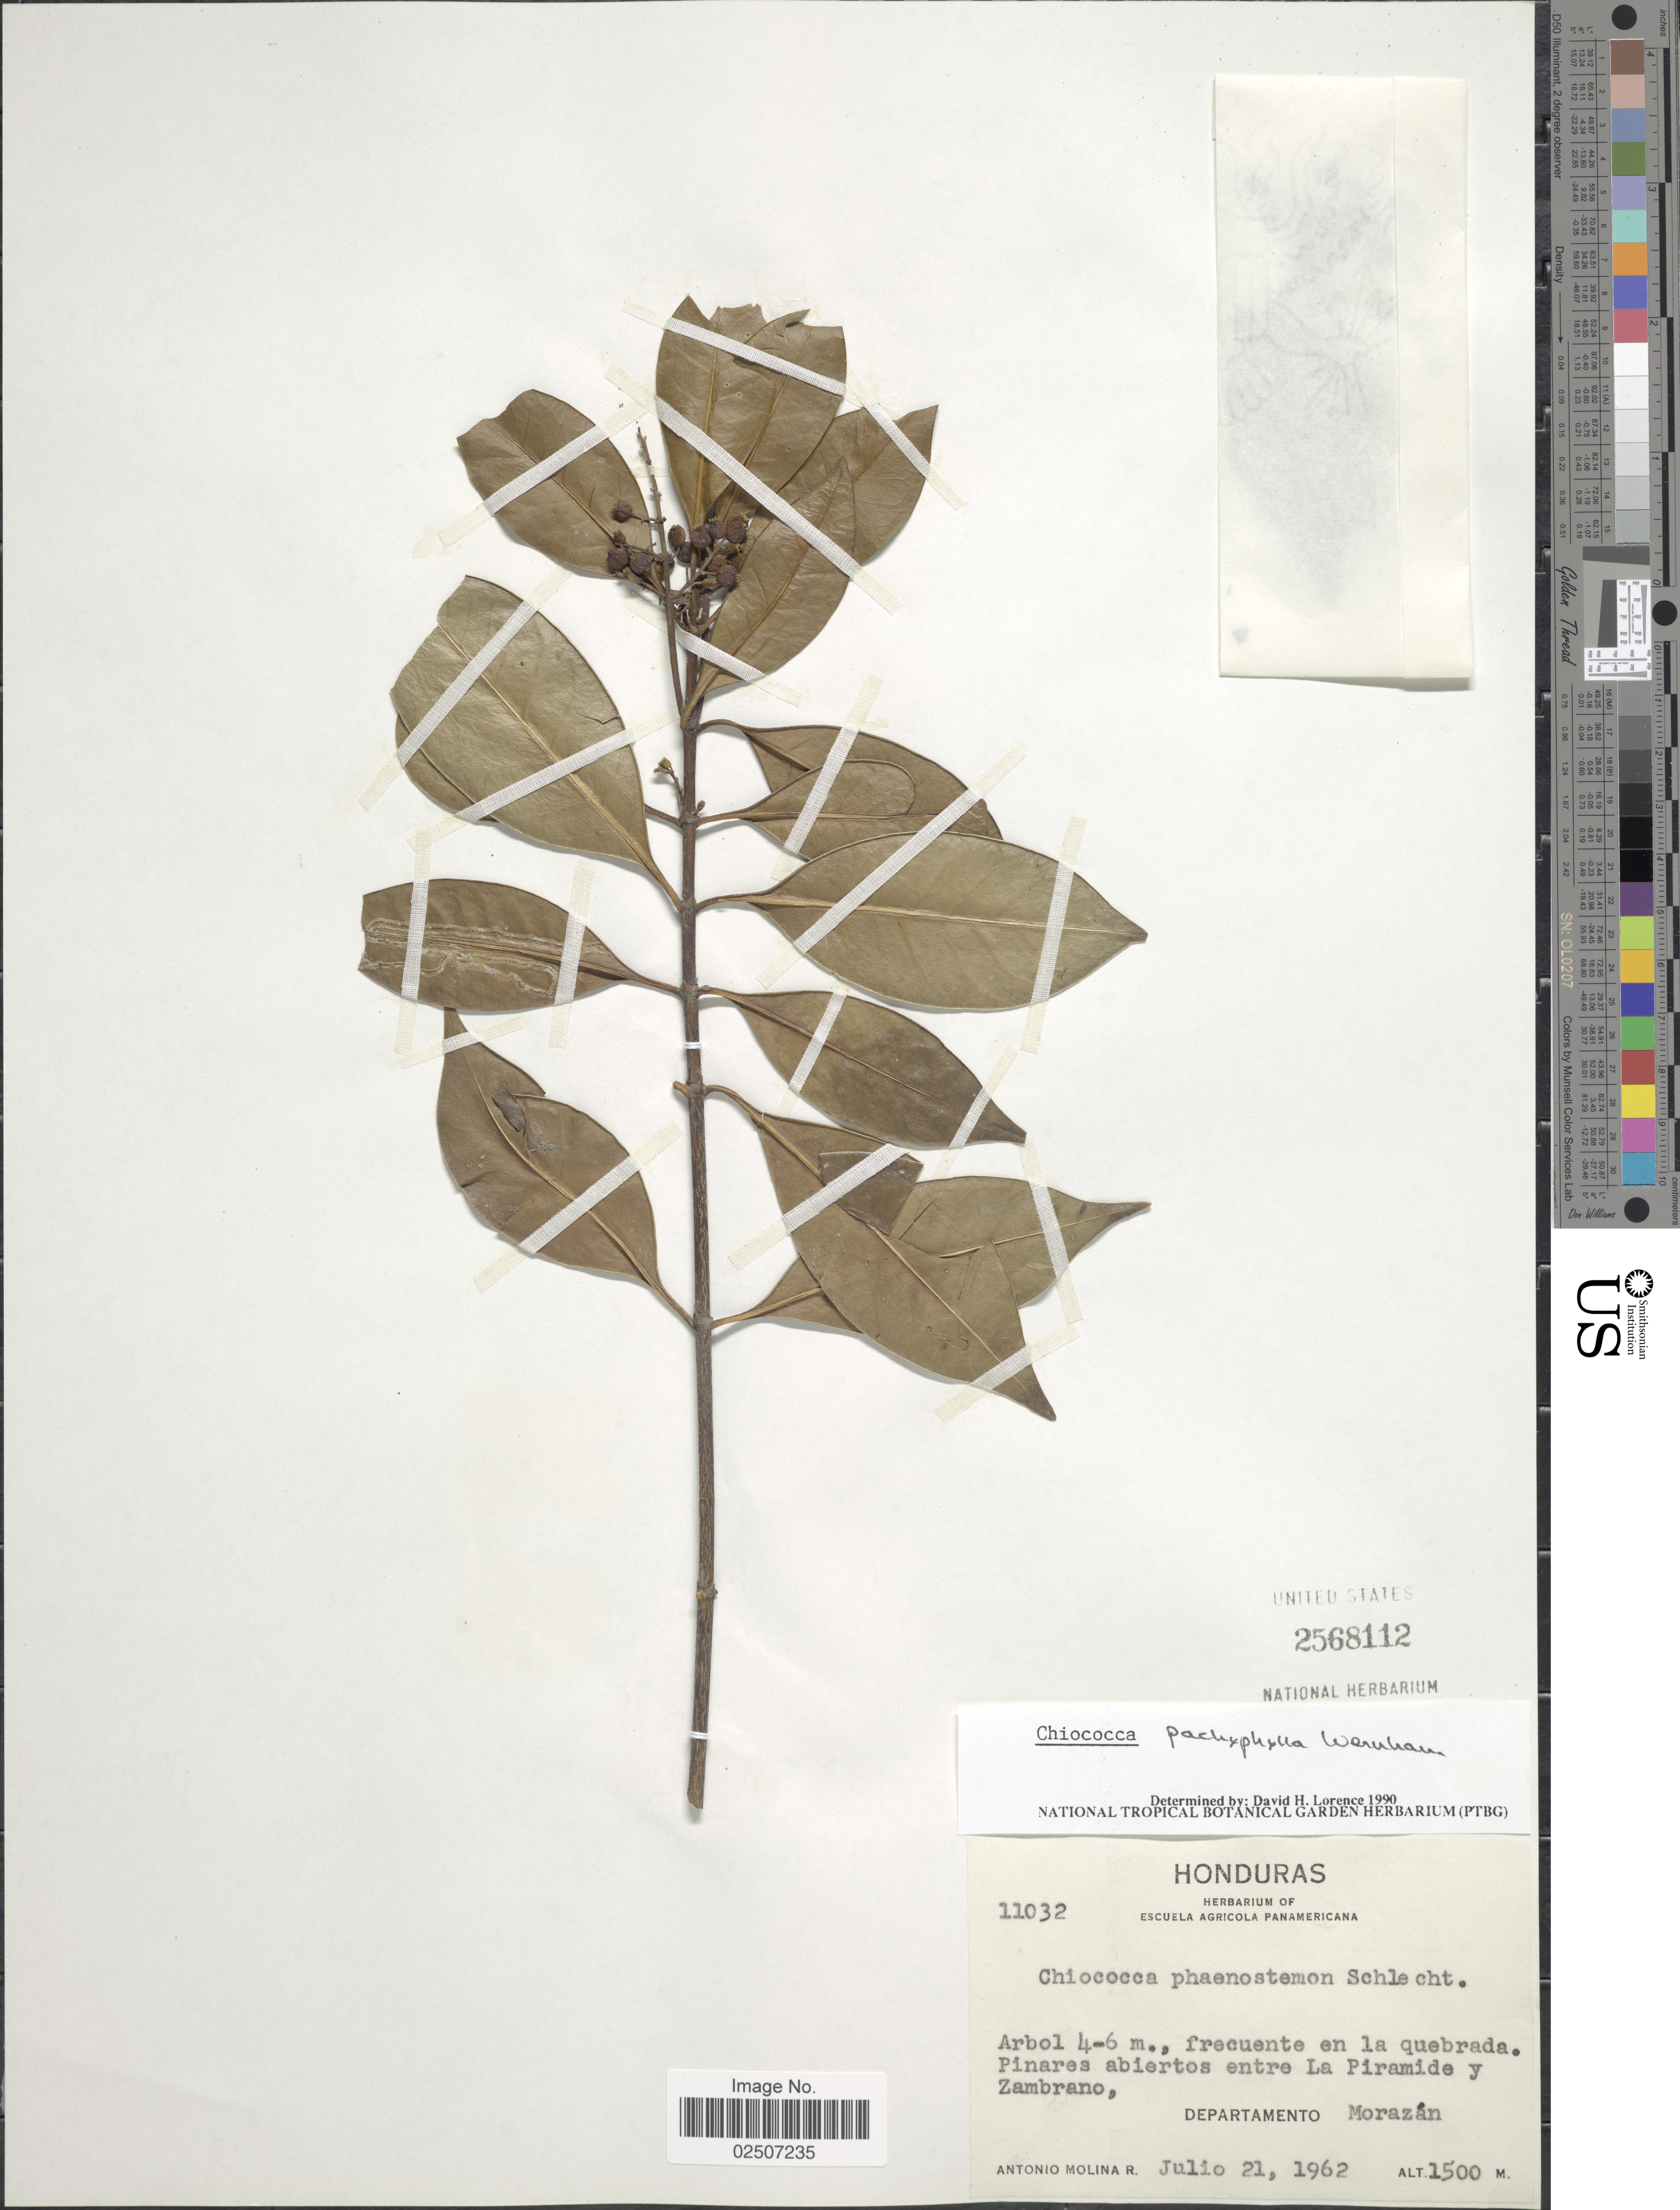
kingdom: Plantae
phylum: Tracheophyta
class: Magnoliopsida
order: Gentianales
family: Rubiaceae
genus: Chiococca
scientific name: Chiococca pachyphylla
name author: Wernham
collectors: A. Molina R.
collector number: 11032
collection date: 1962-07-21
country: Honduras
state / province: Fco. Morazán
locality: Pinares abiertos entre La Piramide y Zambrano, Departamento Morazan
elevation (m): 1500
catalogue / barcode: US 2568112